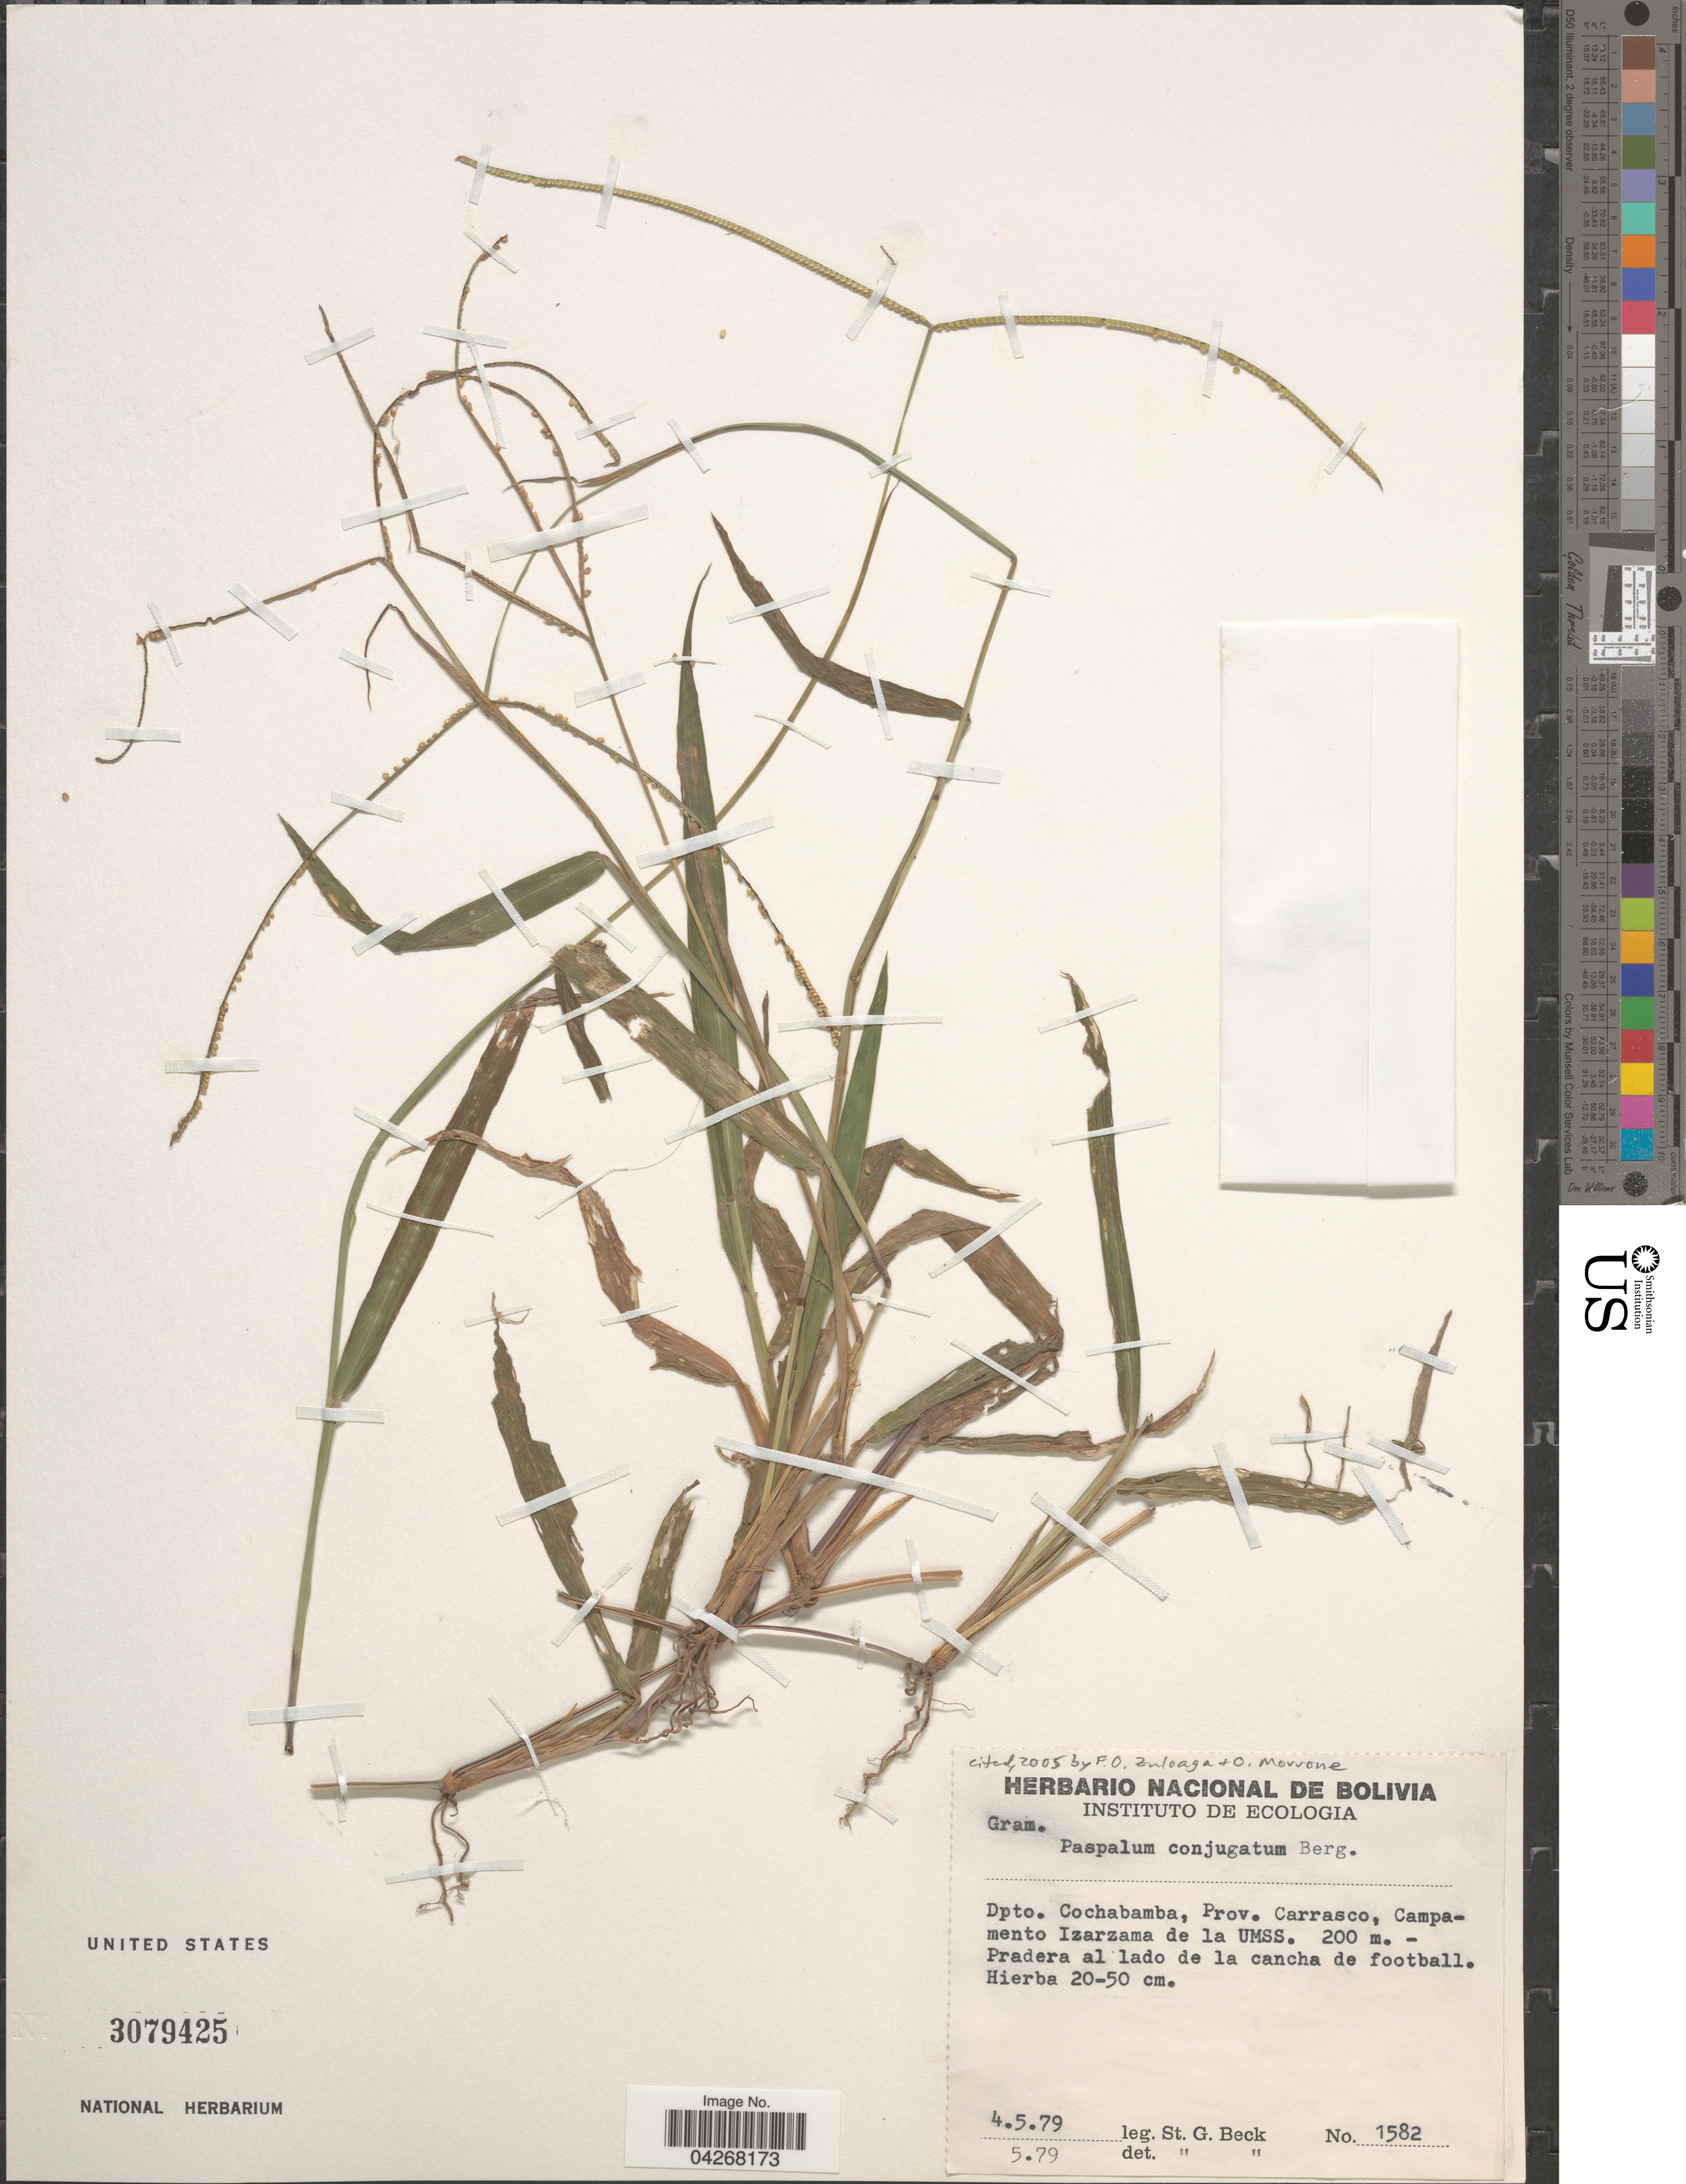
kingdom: Plantae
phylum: Tracheophyta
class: Liliopsida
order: Poales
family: Poaceae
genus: Paspalum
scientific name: Paspalum conjugatum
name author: P.J. Bergius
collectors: S. G. Beck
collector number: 1582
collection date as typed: Transcribed d/m/y: 4/5/79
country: Bolivia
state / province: Cochabamba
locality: Dpto. Cochabamba, Prov. Carrasco, Campamento Izarzama de la UMSS.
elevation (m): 200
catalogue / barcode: US 3079425